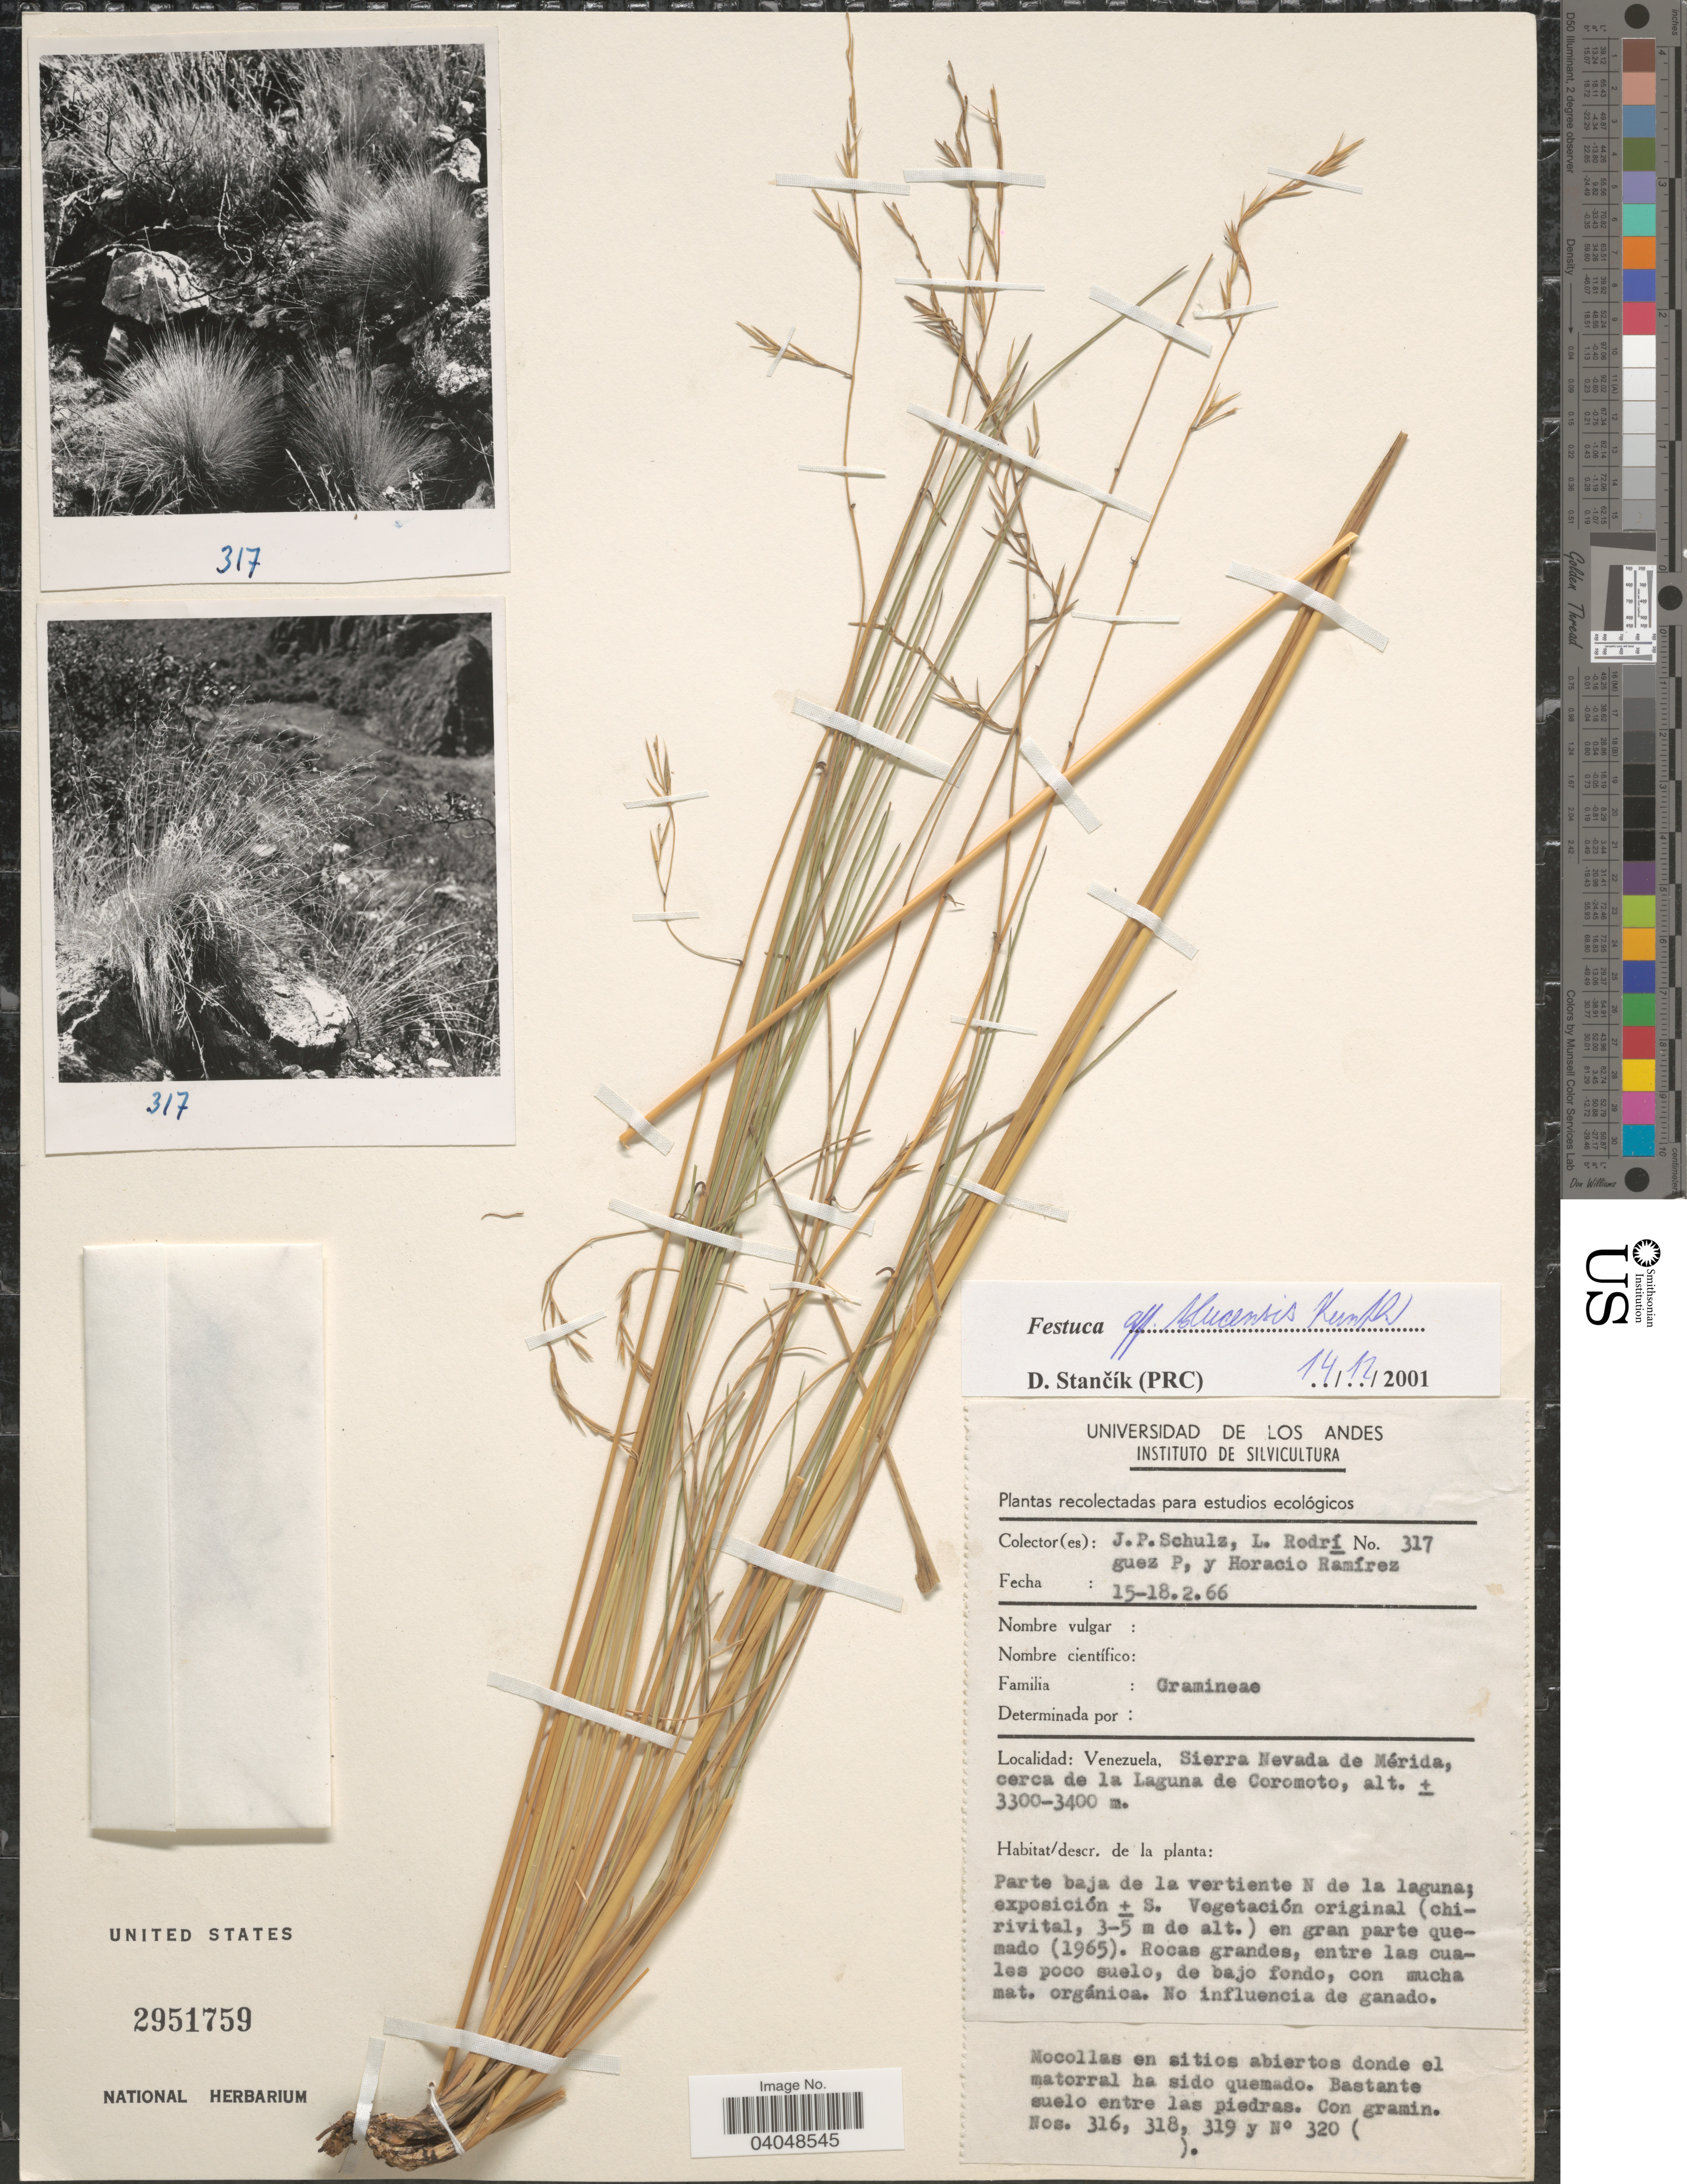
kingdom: Plantae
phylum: Tracheophyta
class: Liliopsida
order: Poales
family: Poaceae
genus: Festuca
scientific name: Festuca tolucensis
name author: Kunth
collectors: J. P. Schulz, L. Rodríguez P. & H. Ramírez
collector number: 317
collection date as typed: Transcribed d/m/y: 15/2/66 to 18/2/66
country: Venezuela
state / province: Merida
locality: Sierra Nevada de Mérida, cerca de la Laguna de Coromoto. Parte baja de la vertiente N de la laguna.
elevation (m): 3300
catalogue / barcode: US 2951759